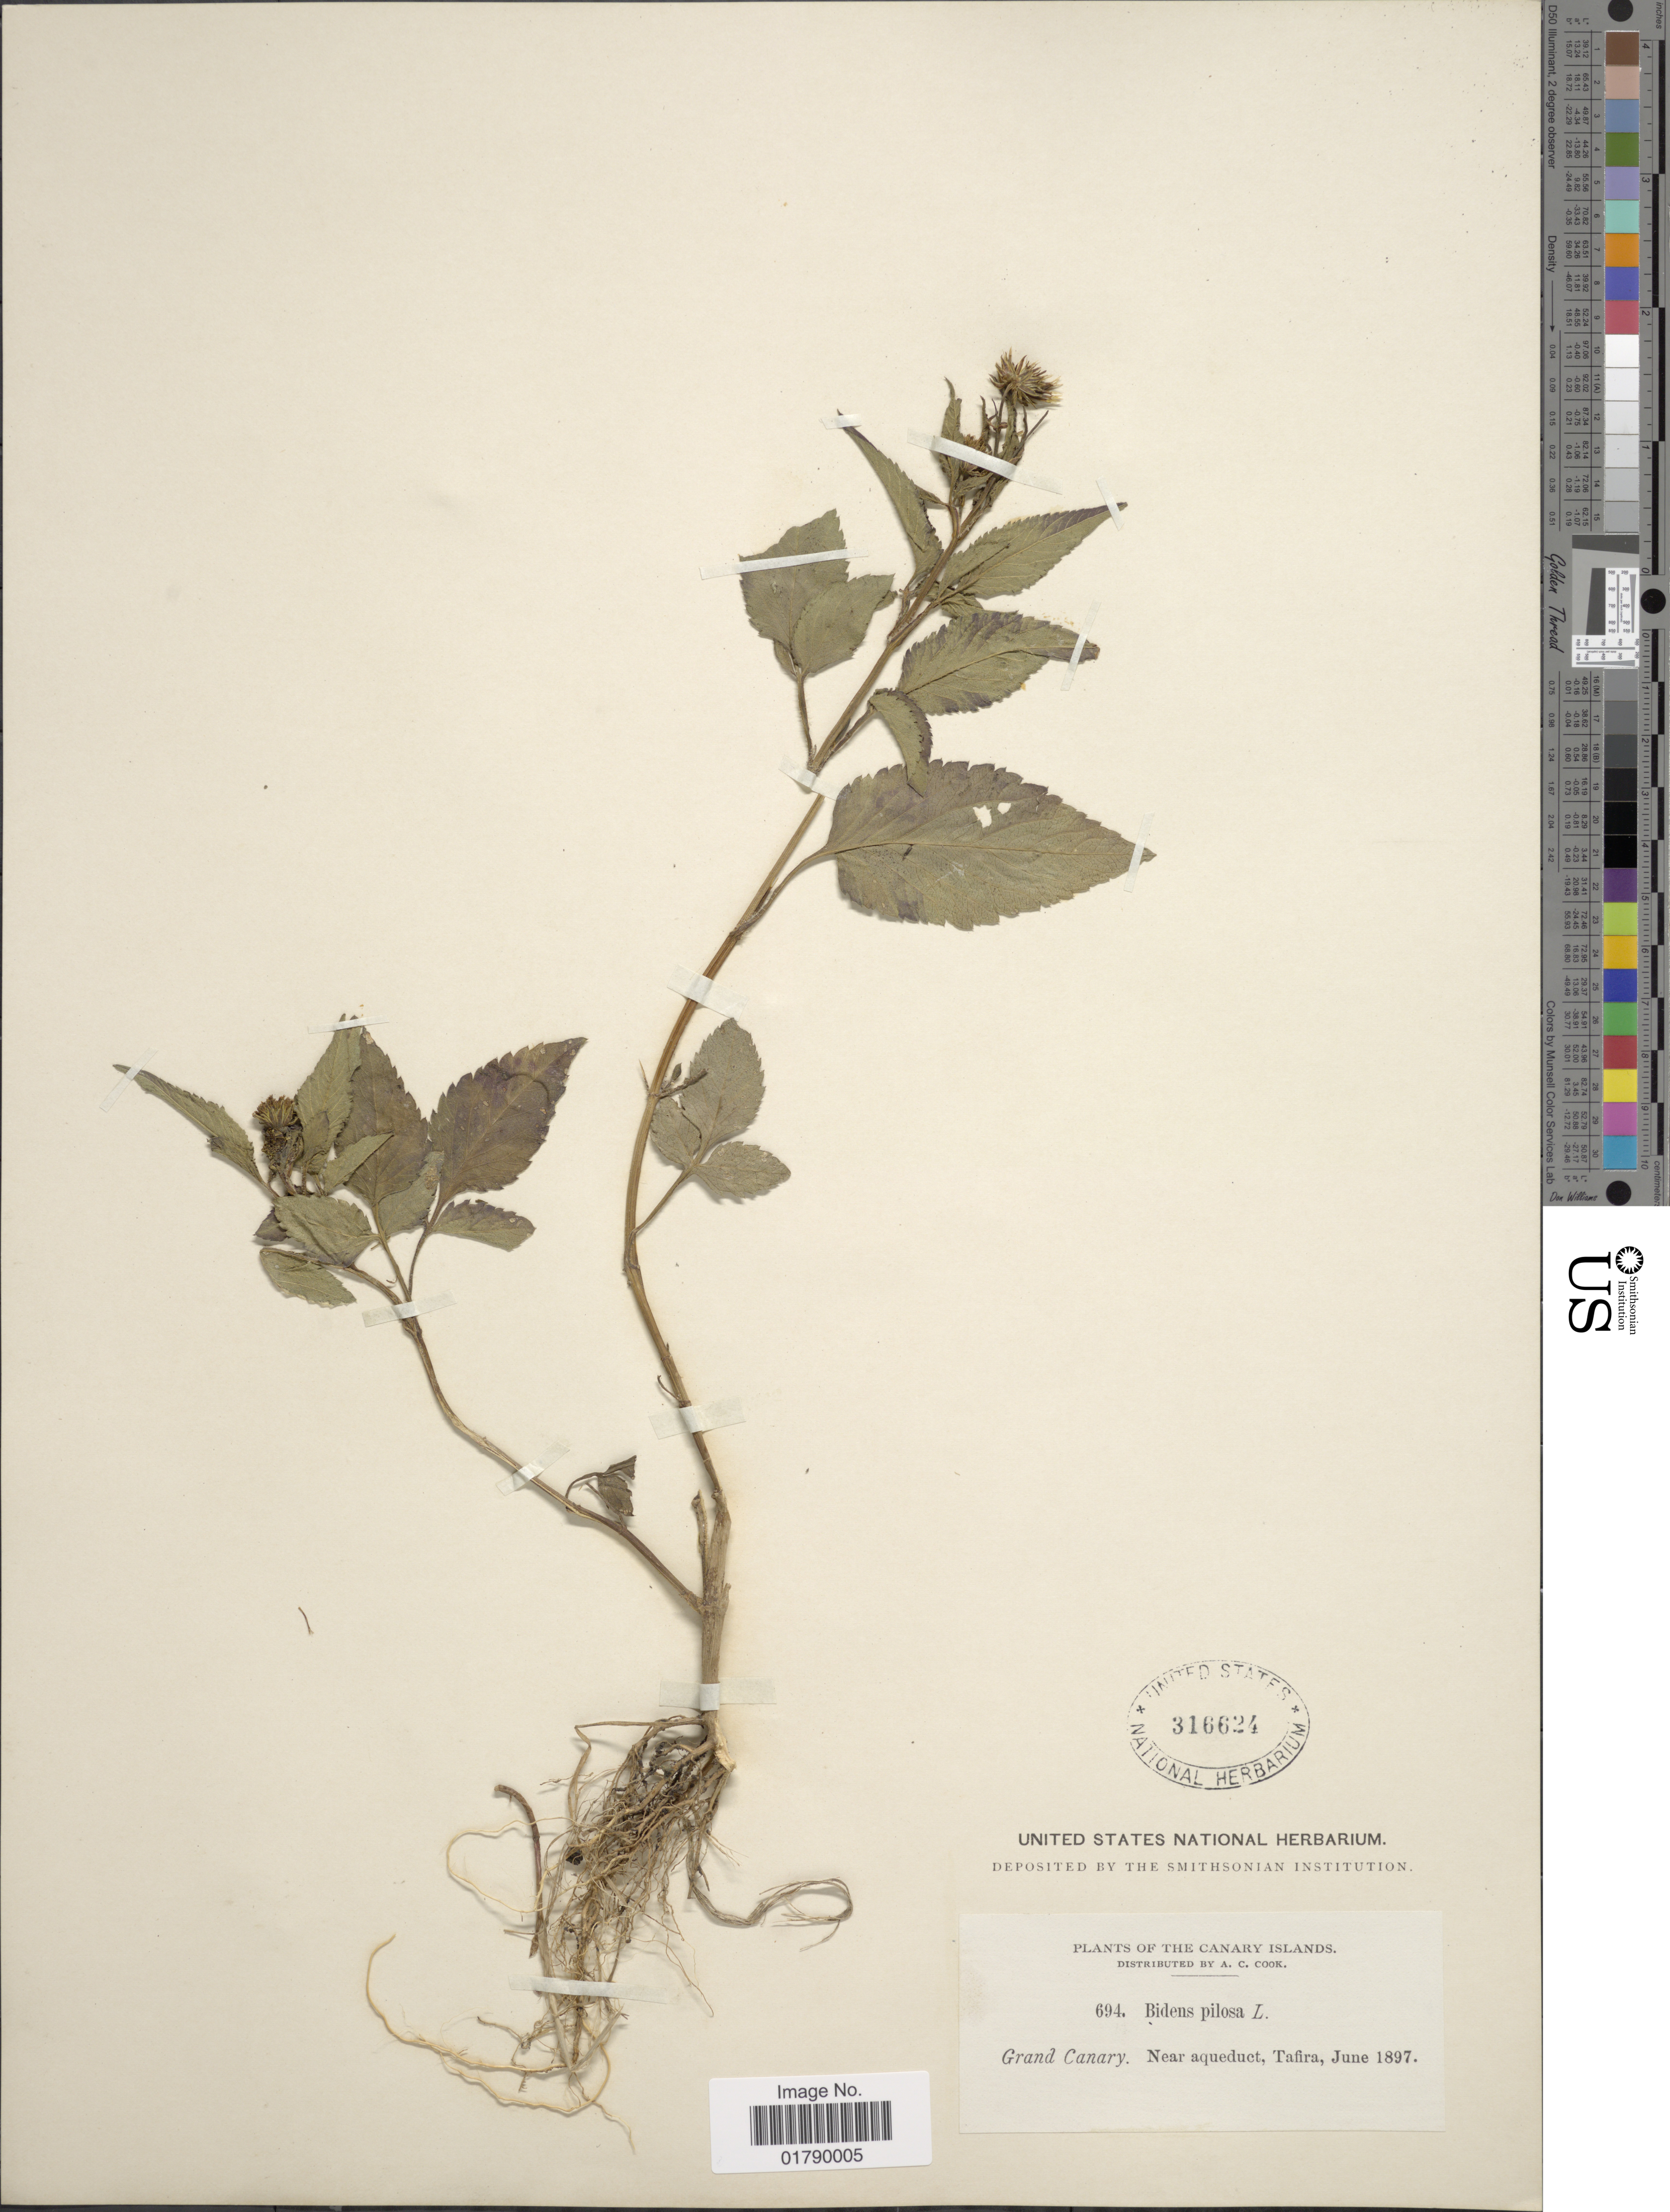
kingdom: Plantae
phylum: Tracheophyta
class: Magnoliopsida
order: Asterales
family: Asteraceae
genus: Bidens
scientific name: Bidens pilosa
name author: L.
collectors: Alice C. Cook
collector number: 694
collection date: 1897-06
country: Spain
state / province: Canarias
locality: Canary Islands, Gran Canaria: Near aqueduct, Tafira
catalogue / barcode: US 316624